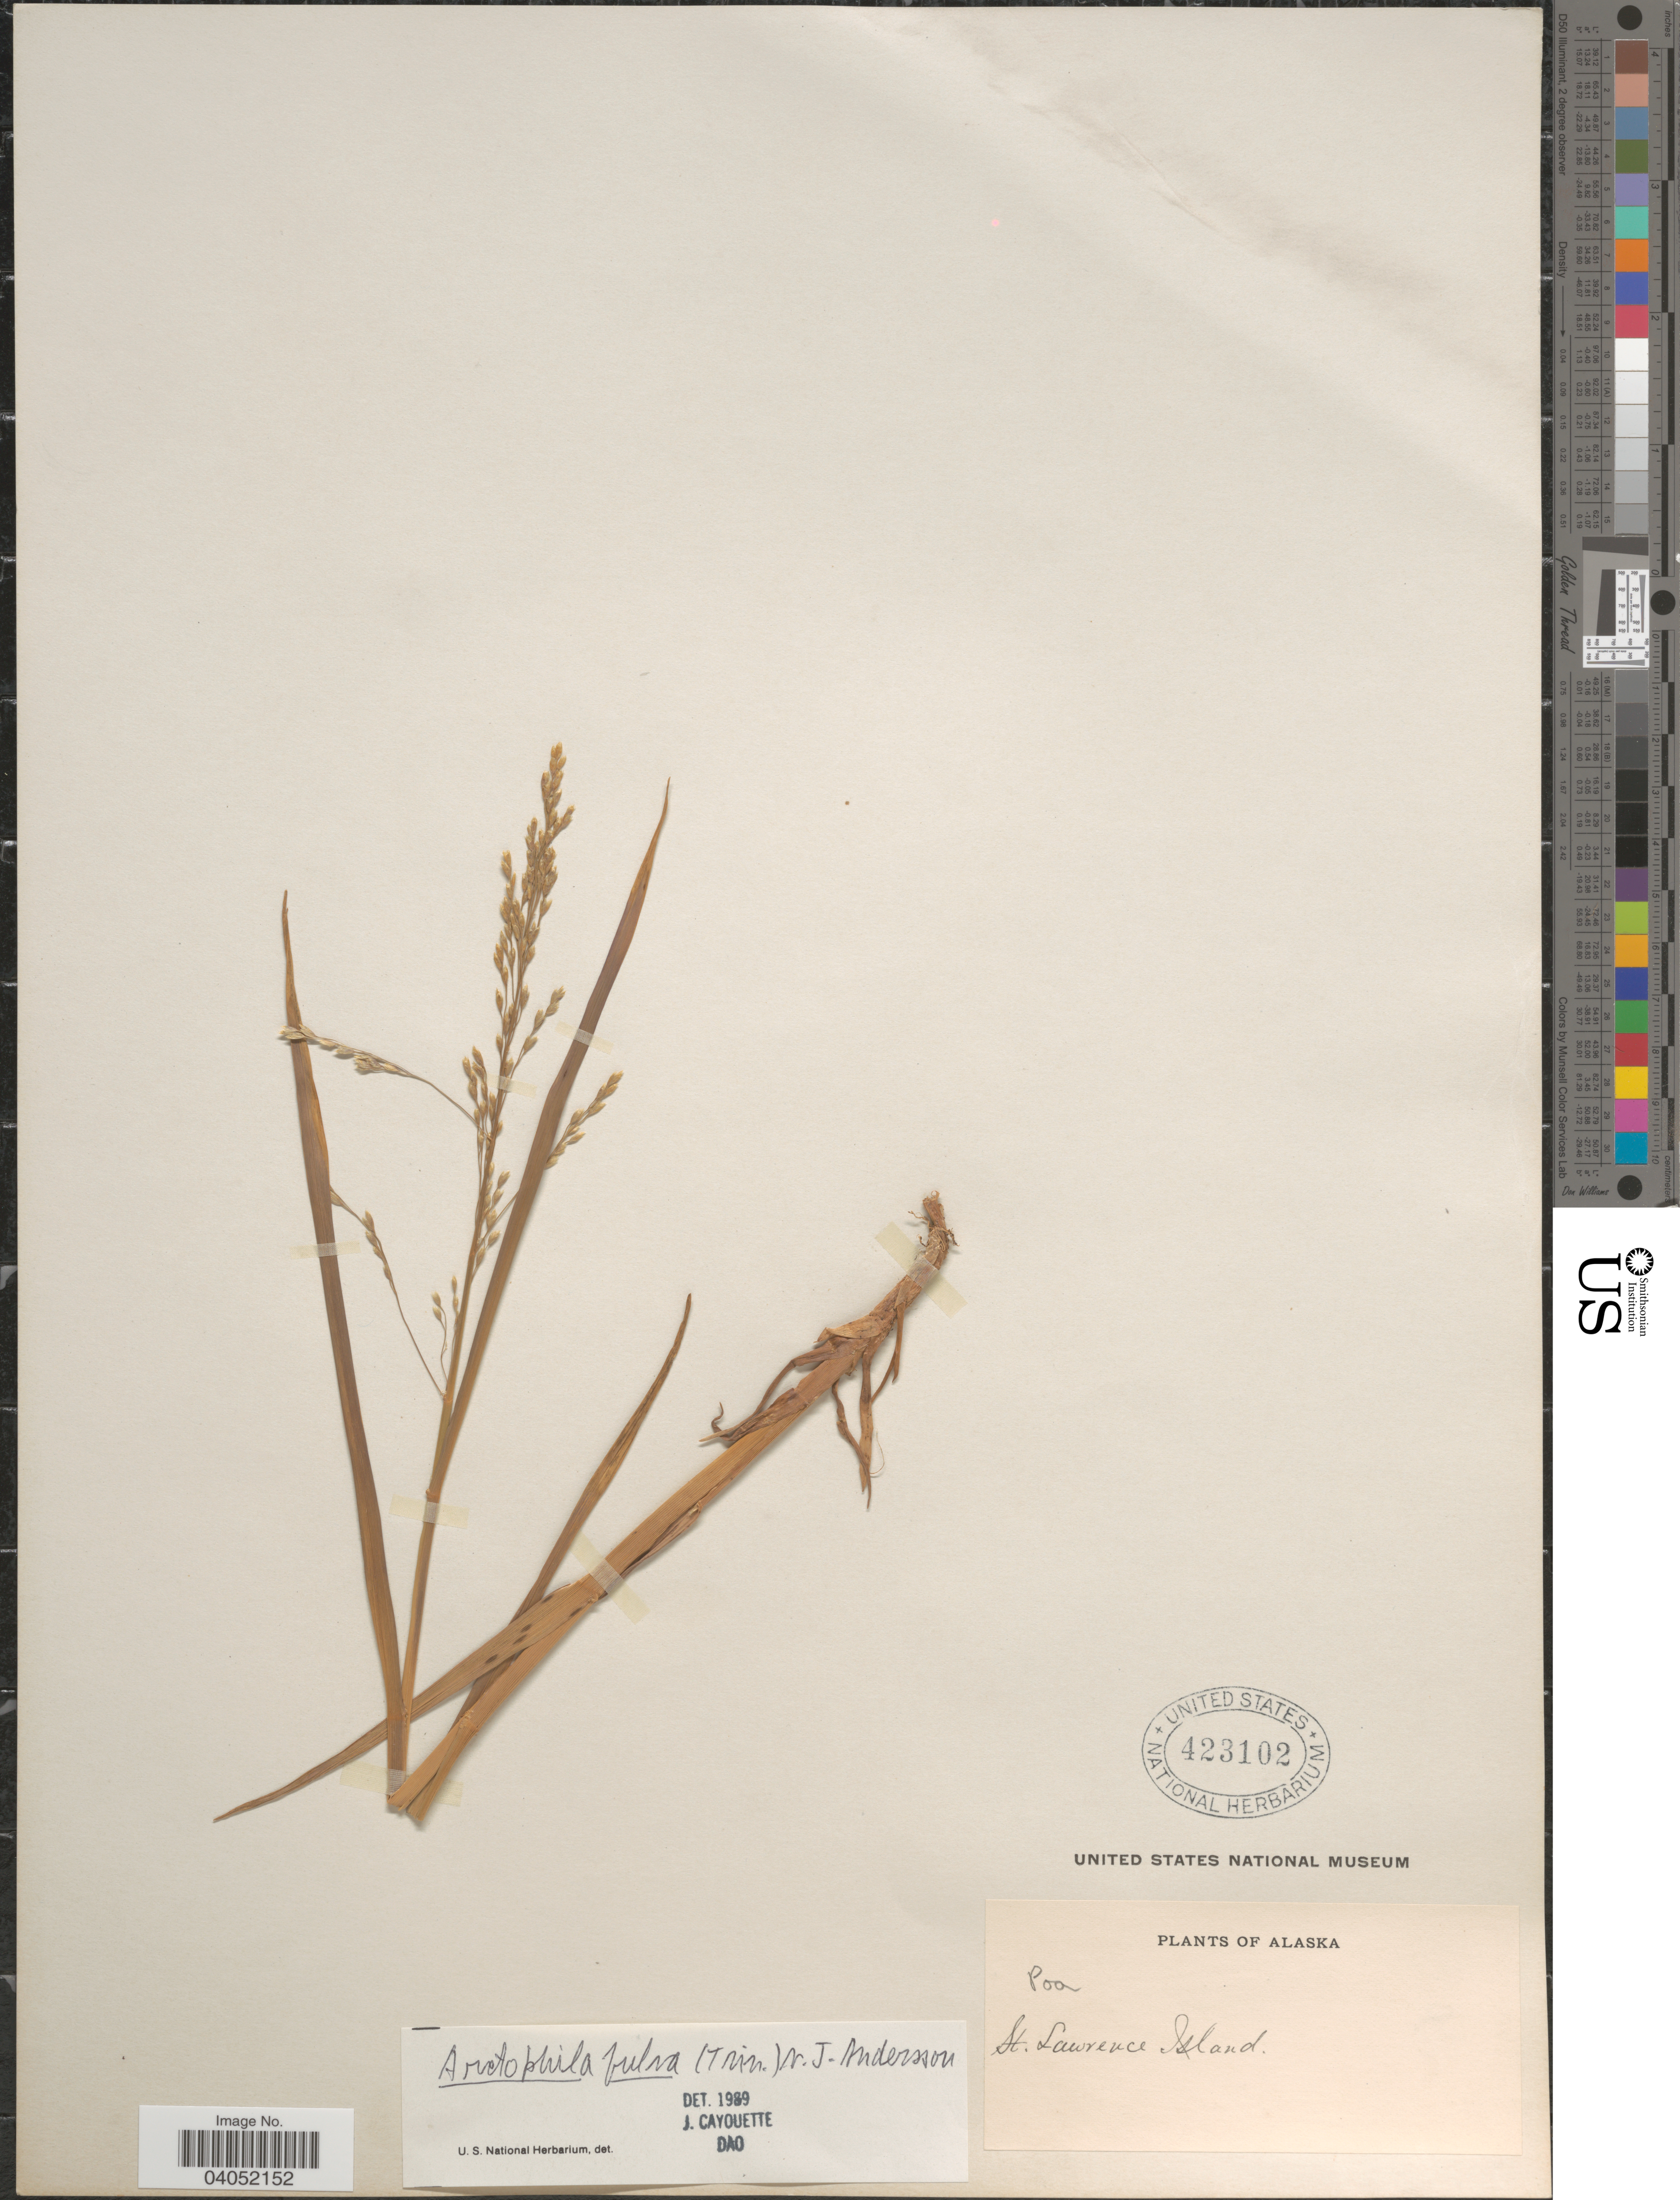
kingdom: Plantae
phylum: Tracheophyta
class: Liliopsida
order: Poales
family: Poaceae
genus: Arctophila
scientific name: Arctophila fulva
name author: (Trin.) Andersson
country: United States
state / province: Alaska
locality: St. Lawrence Island.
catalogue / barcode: US 423102